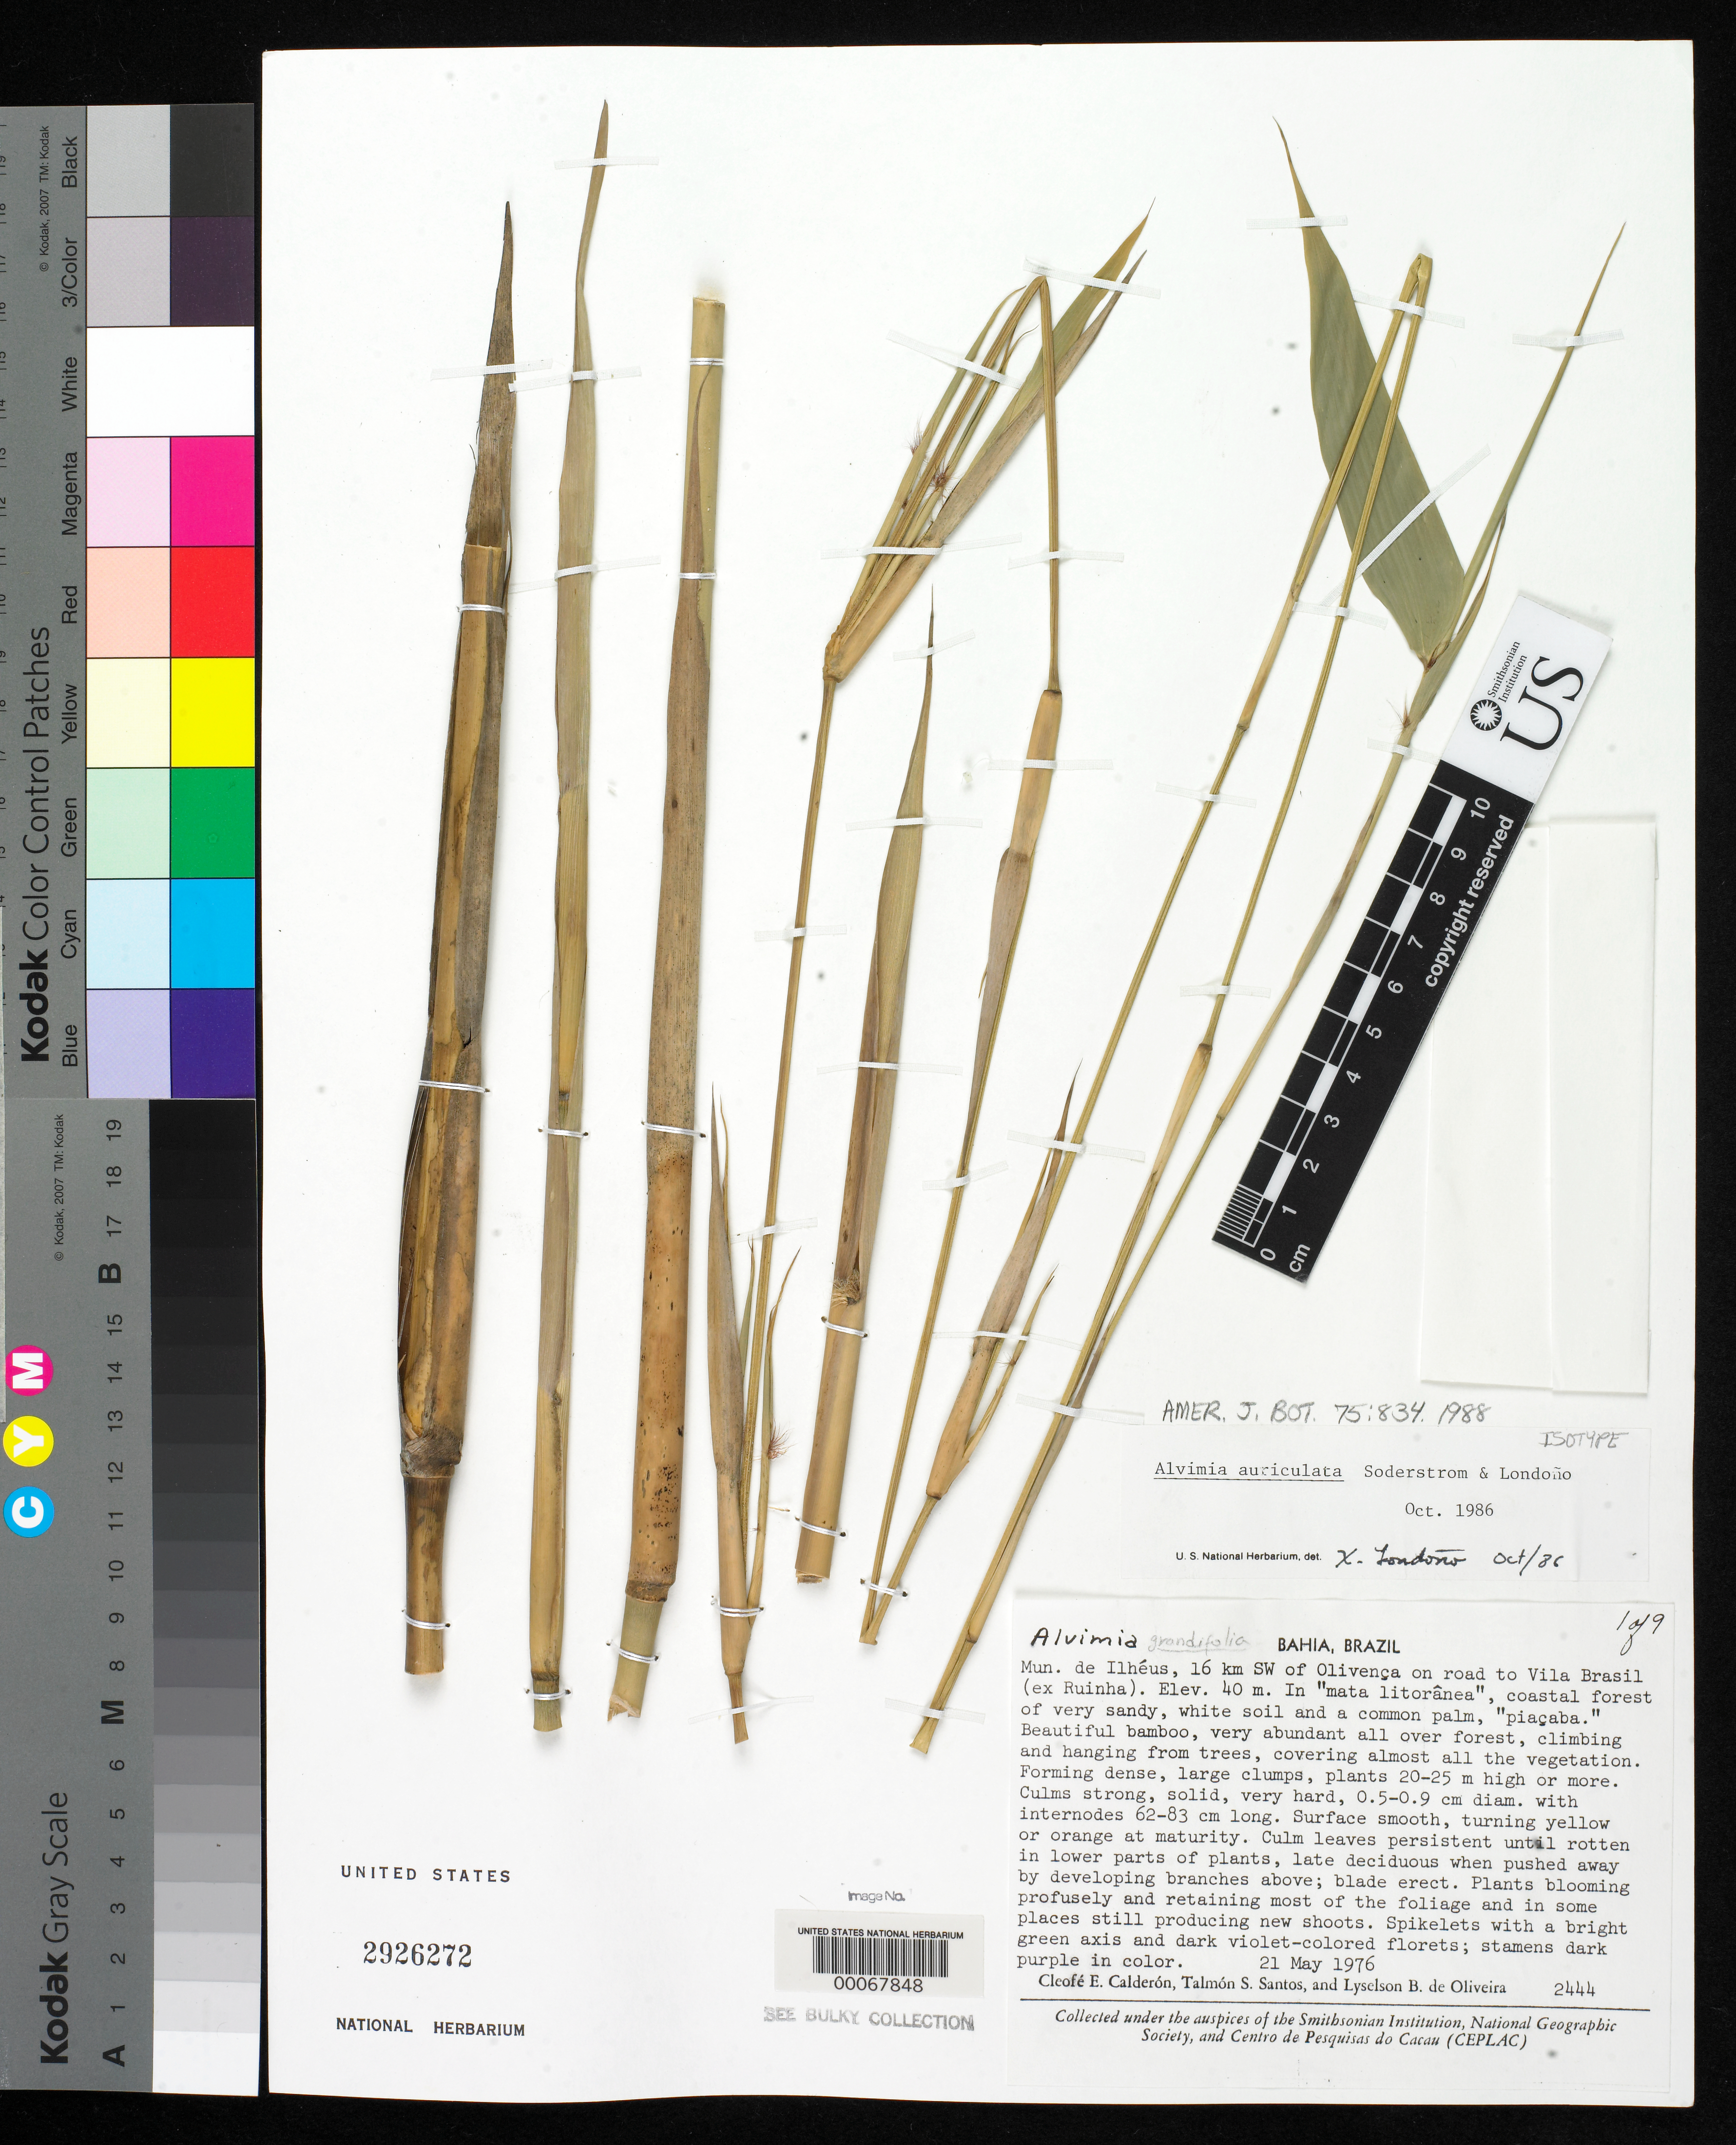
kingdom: Plantae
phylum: Tracheophyta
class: Liliopsida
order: Poales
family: Poaceae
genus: Alvimia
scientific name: Alvimia auriculata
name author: Soderstr. & Londoño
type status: Isotype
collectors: C. E. Calderón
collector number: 2444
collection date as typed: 21 May 1976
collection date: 1976-05-21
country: Brazil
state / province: Bahia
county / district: Ilhéus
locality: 16 km SW of Olivenca on road to Vila Brasil.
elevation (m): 40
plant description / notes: See 3 Bulky specimens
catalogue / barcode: US 2926272